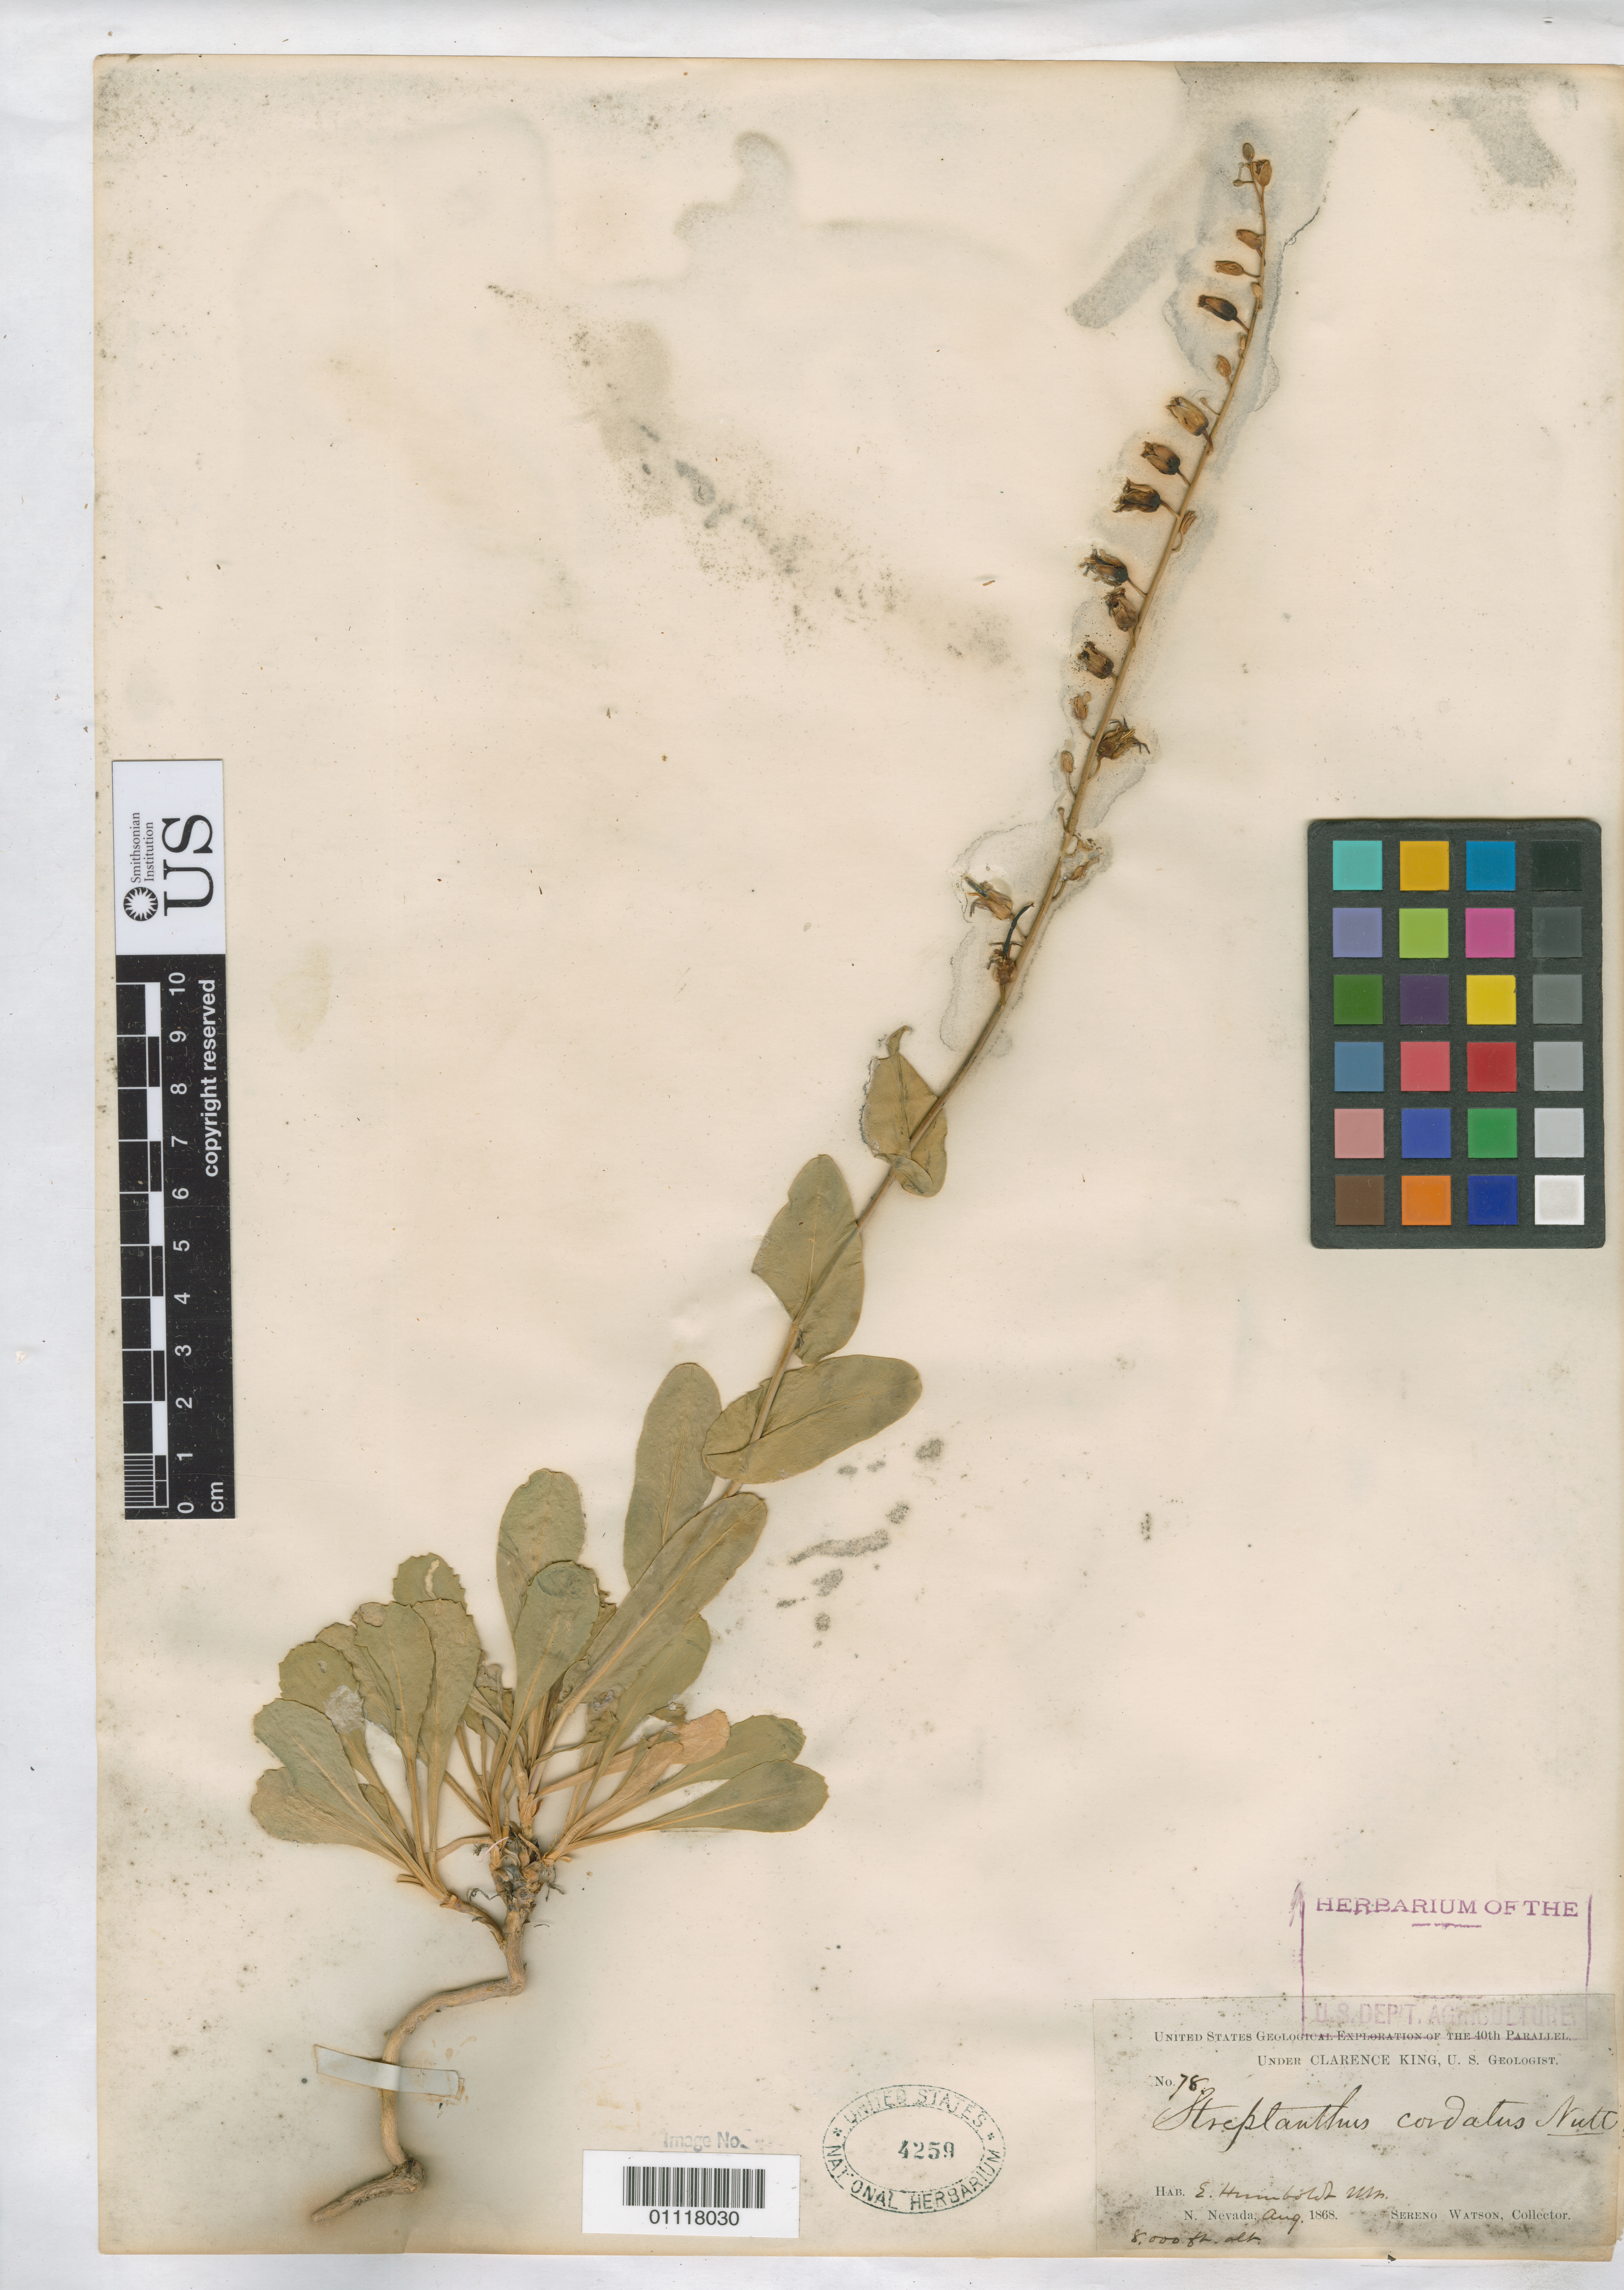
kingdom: Plantae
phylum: Tracheophyta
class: Magnoliopsida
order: Brassicales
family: Brassicaceae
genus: Streptanthus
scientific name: Streptanthus cordatus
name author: Nutt. ex Torr. & A. Gray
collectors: C. A. Geyer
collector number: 78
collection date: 1868-08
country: United States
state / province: Nevada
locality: E. Humboldt Mts., N. Nevada.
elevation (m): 2438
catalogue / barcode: US 4259